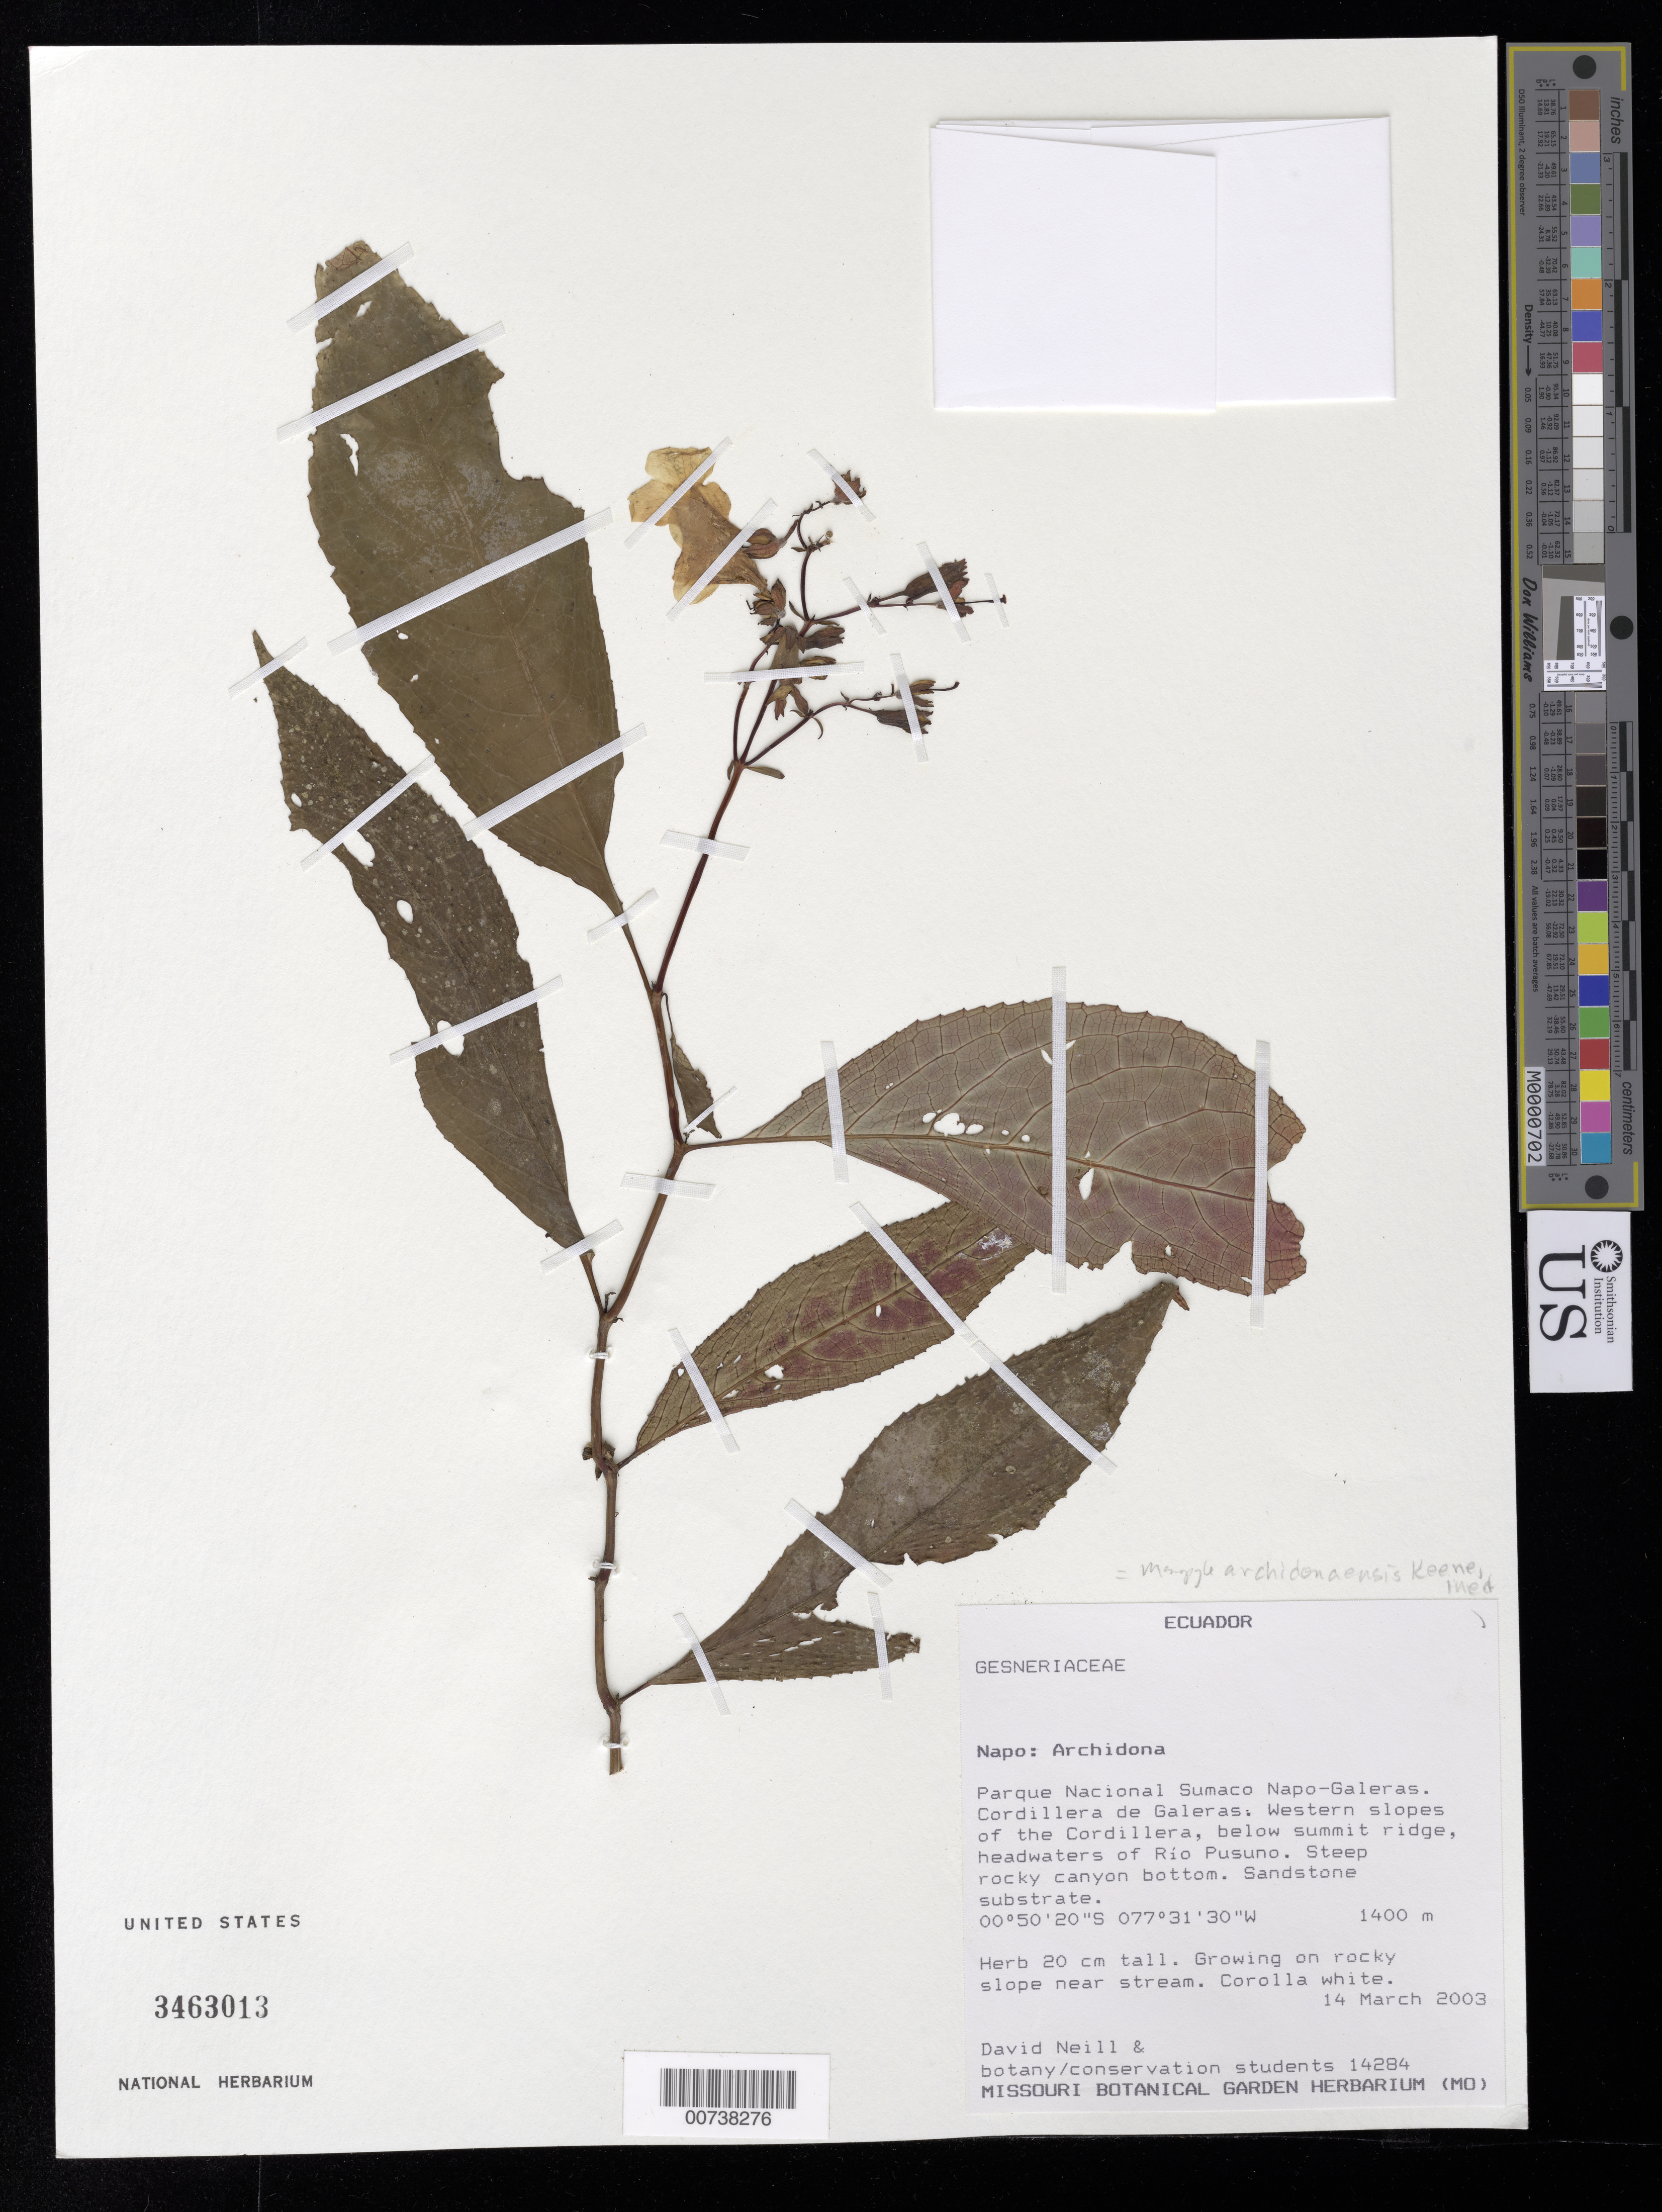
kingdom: Plantae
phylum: Tracheophyta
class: Magnoliopsida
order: Lamiales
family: Gesneriaceae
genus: Monopyle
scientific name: Monopyle sp.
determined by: Skog, Laurence E.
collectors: D. A. Neill & Botany/conservation students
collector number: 14284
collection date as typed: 14 Mar 2003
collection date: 2003-03-14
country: Ecuador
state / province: Napo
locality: Napo: Archidona. Parque Nacional Sumaco Napo-Galeras. Cordillera de Galeras. Western slopes of the Cordillera, below summit ridge, headwaters of Río Pusuno.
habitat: Steep rocky canyon bottom. Sandstone substrate.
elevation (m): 1400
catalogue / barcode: US 3463013